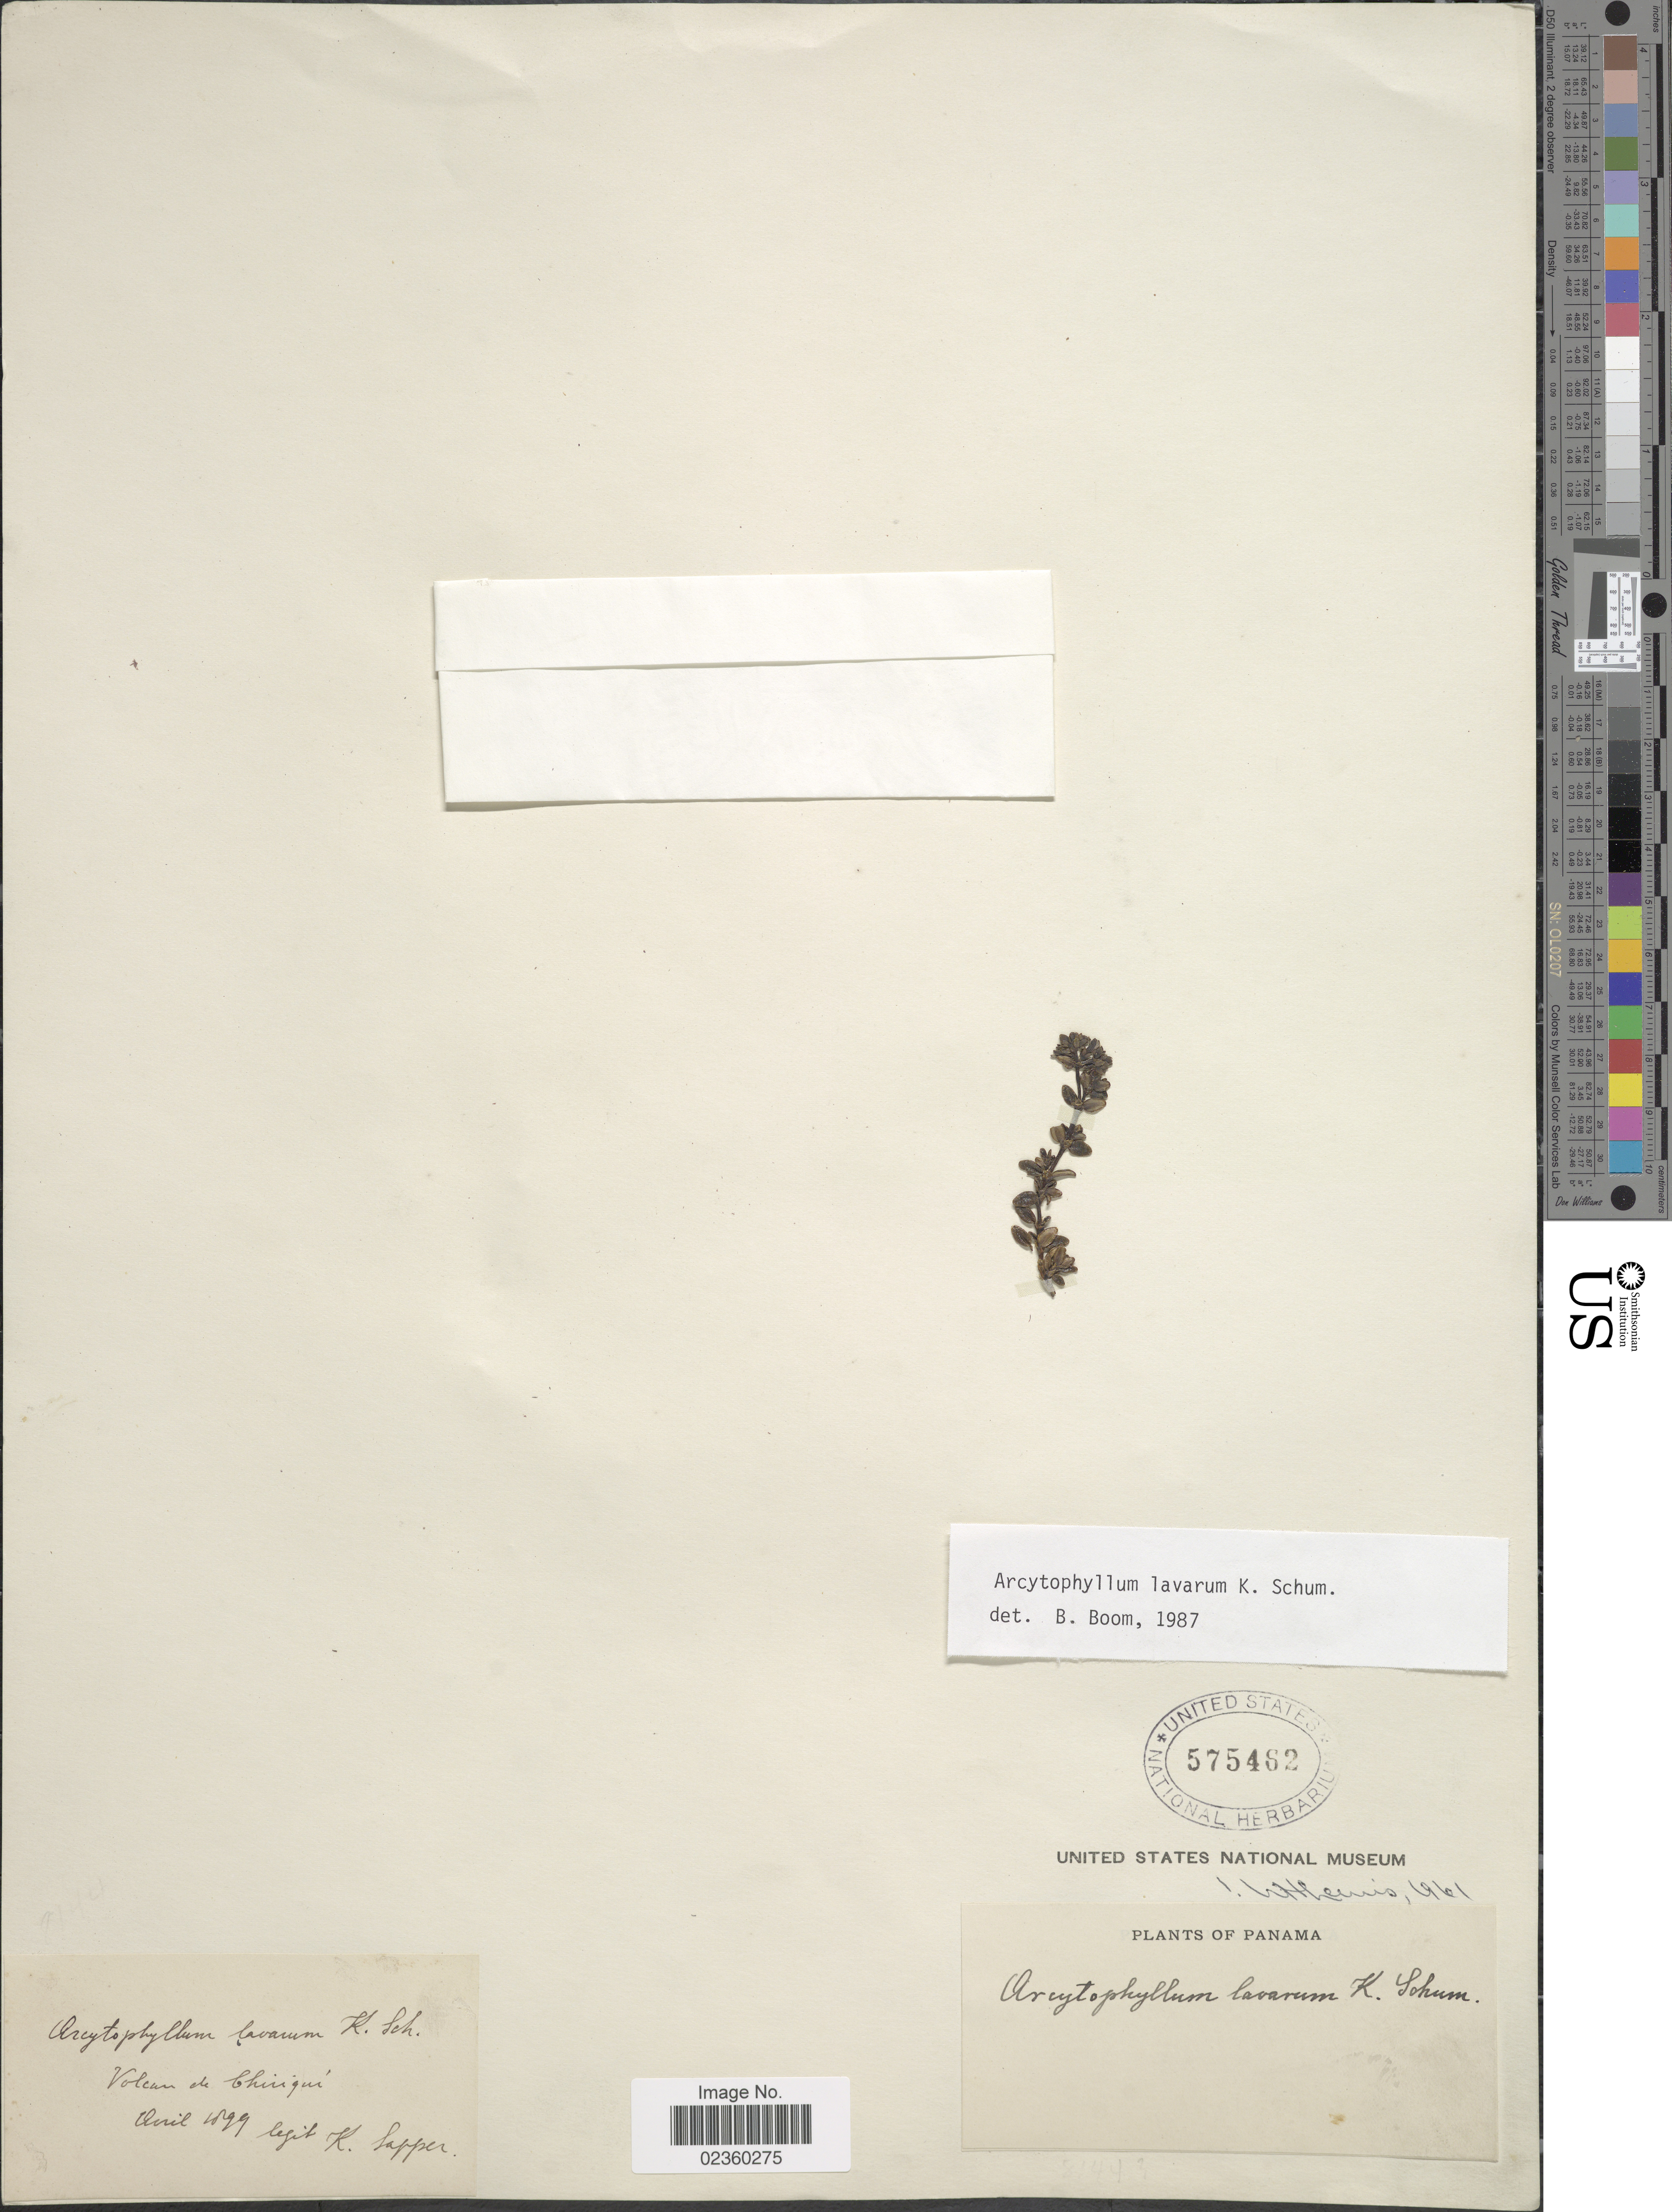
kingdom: Plantae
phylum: Tracheophyta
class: Magnoliopsida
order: Gentianales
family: Rubiaceae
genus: Arcytophyllum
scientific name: Arcytophyllum lavarum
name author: K. Schum. ex Standl.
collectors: K. Lapper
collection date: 1899-04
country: Panama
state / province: Chiriqui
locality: Volcan de Chiriquí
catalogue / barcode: US 575482